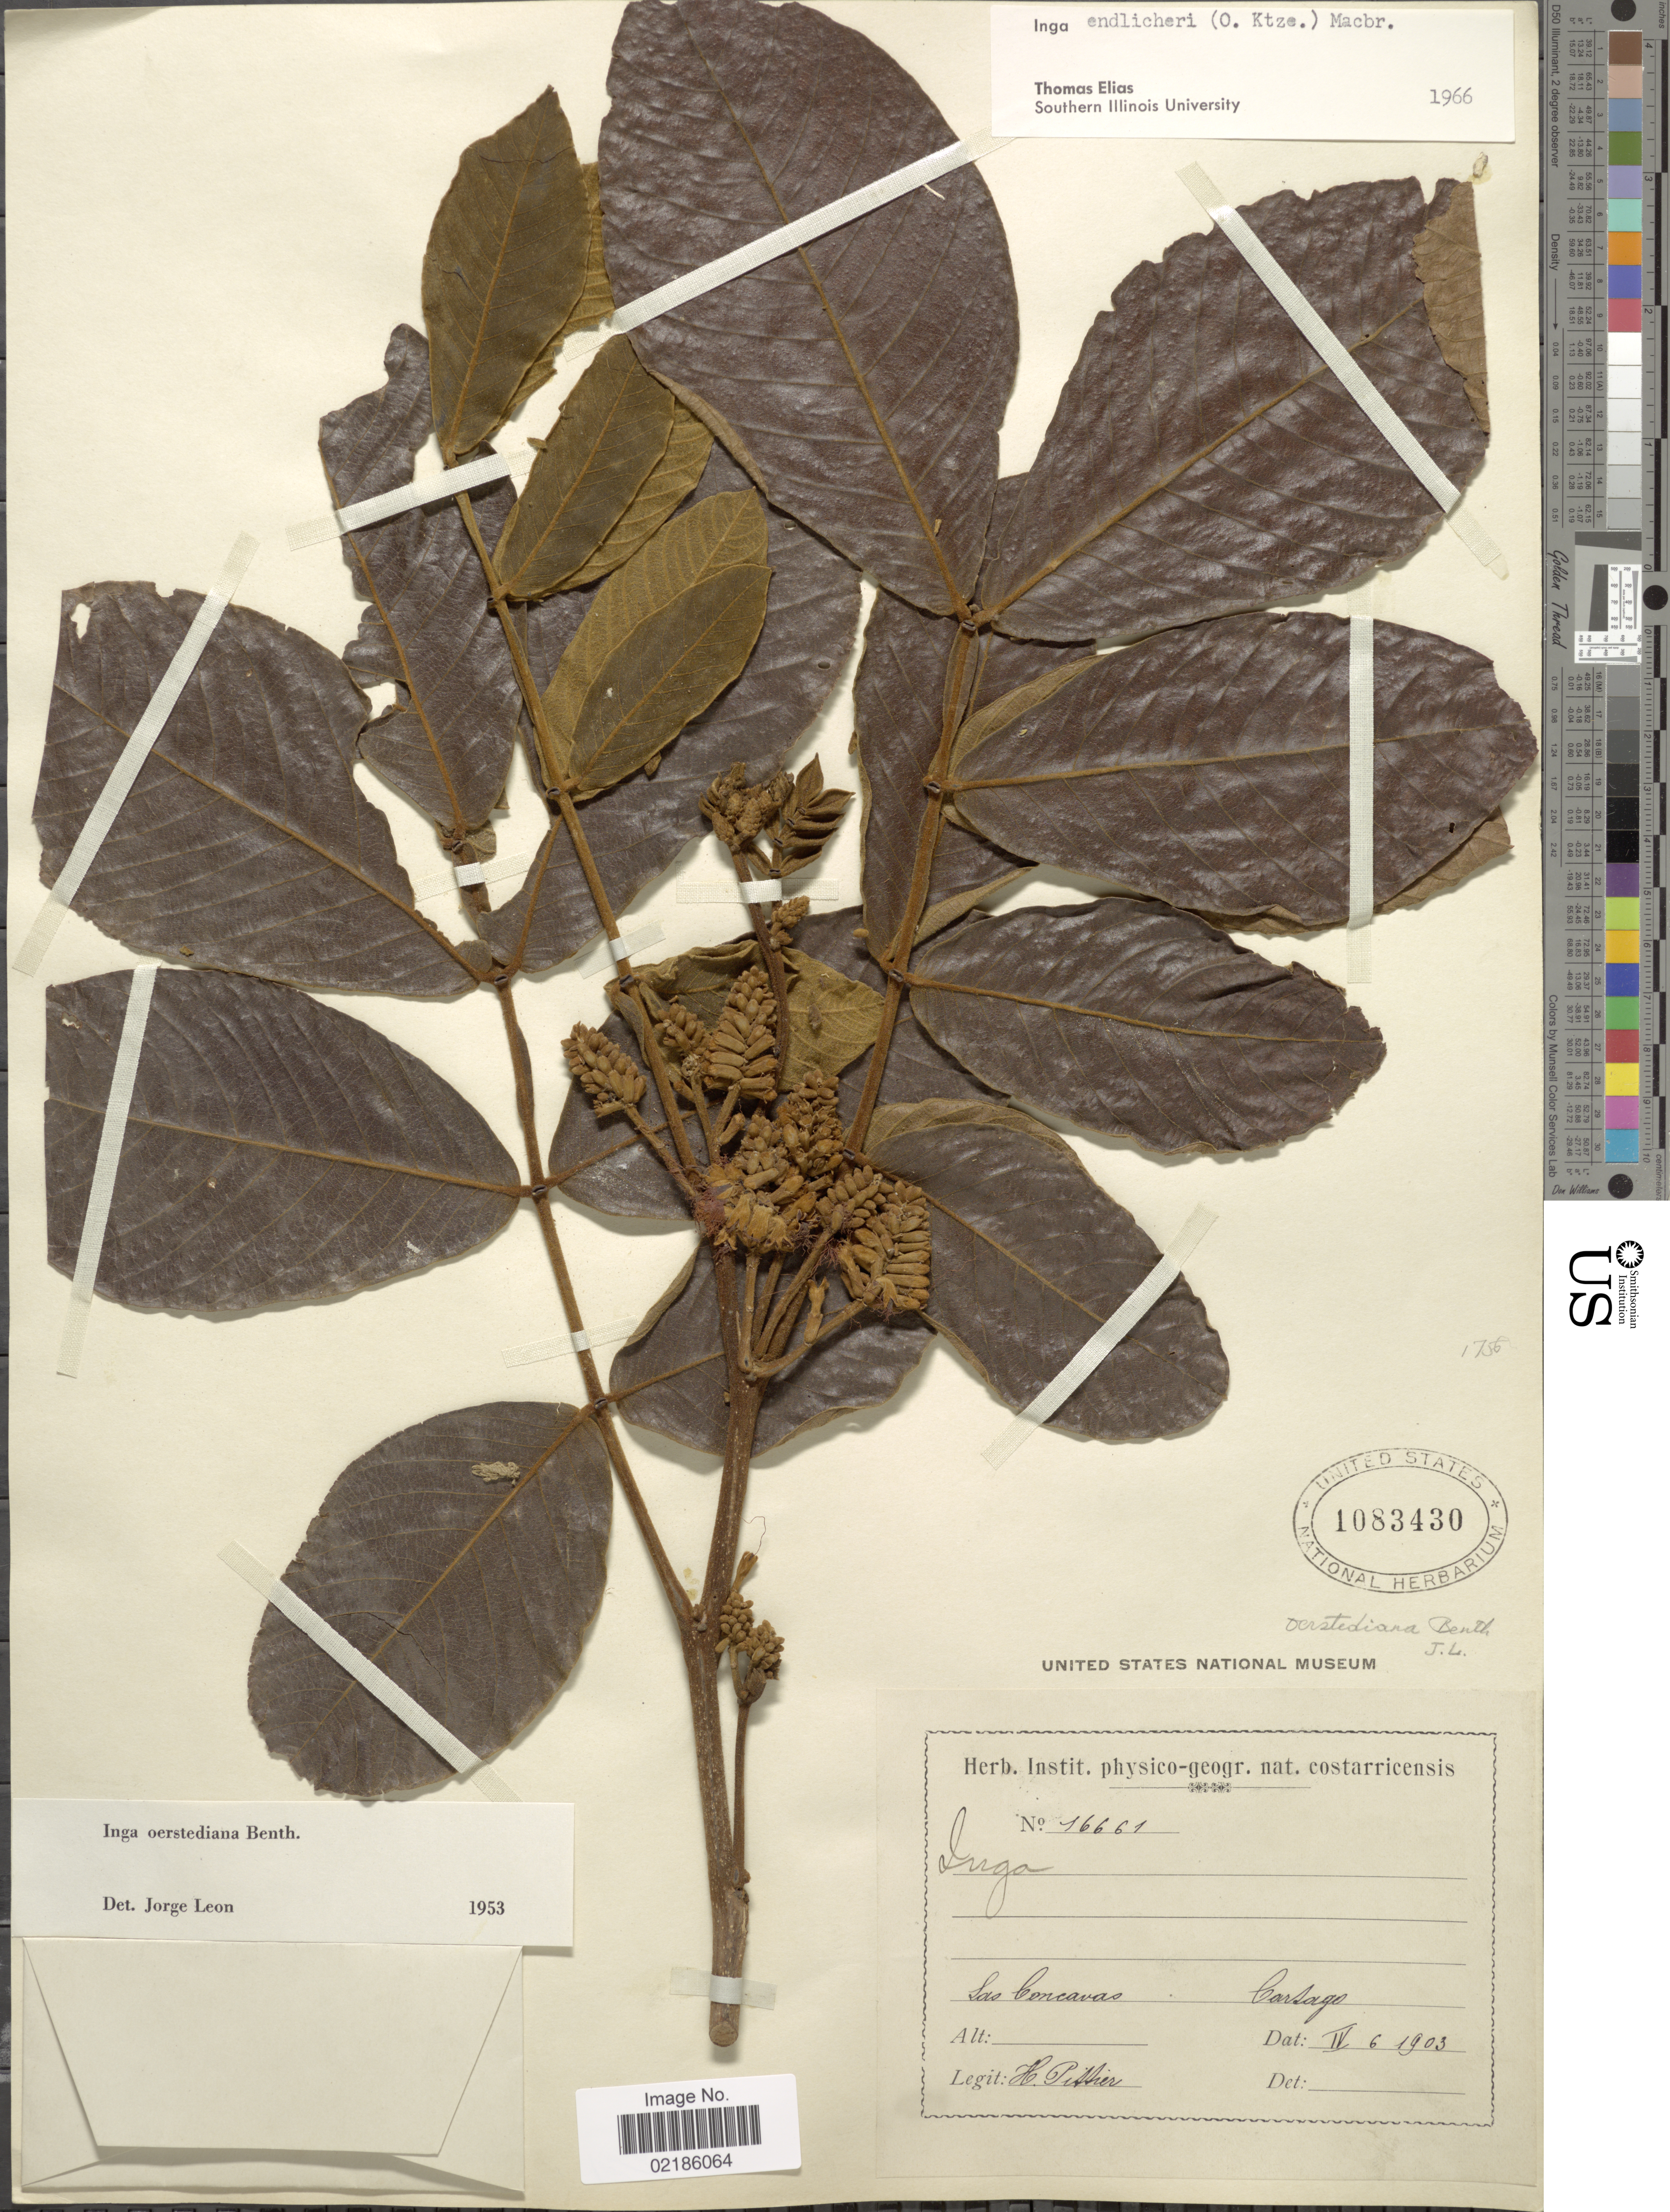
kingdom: Plantae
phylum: Tracheophyta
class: Magnoliopsida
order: Fabales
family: Fabaceae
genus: Inga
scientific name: Inga endlicheri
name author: (Kuntze) J.F. Macbr.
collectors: H. F. Pittier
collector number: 16661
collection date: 1903-04-06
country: Costa Rica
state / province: Cartago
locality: Las boncavas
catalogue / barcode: US 1083430